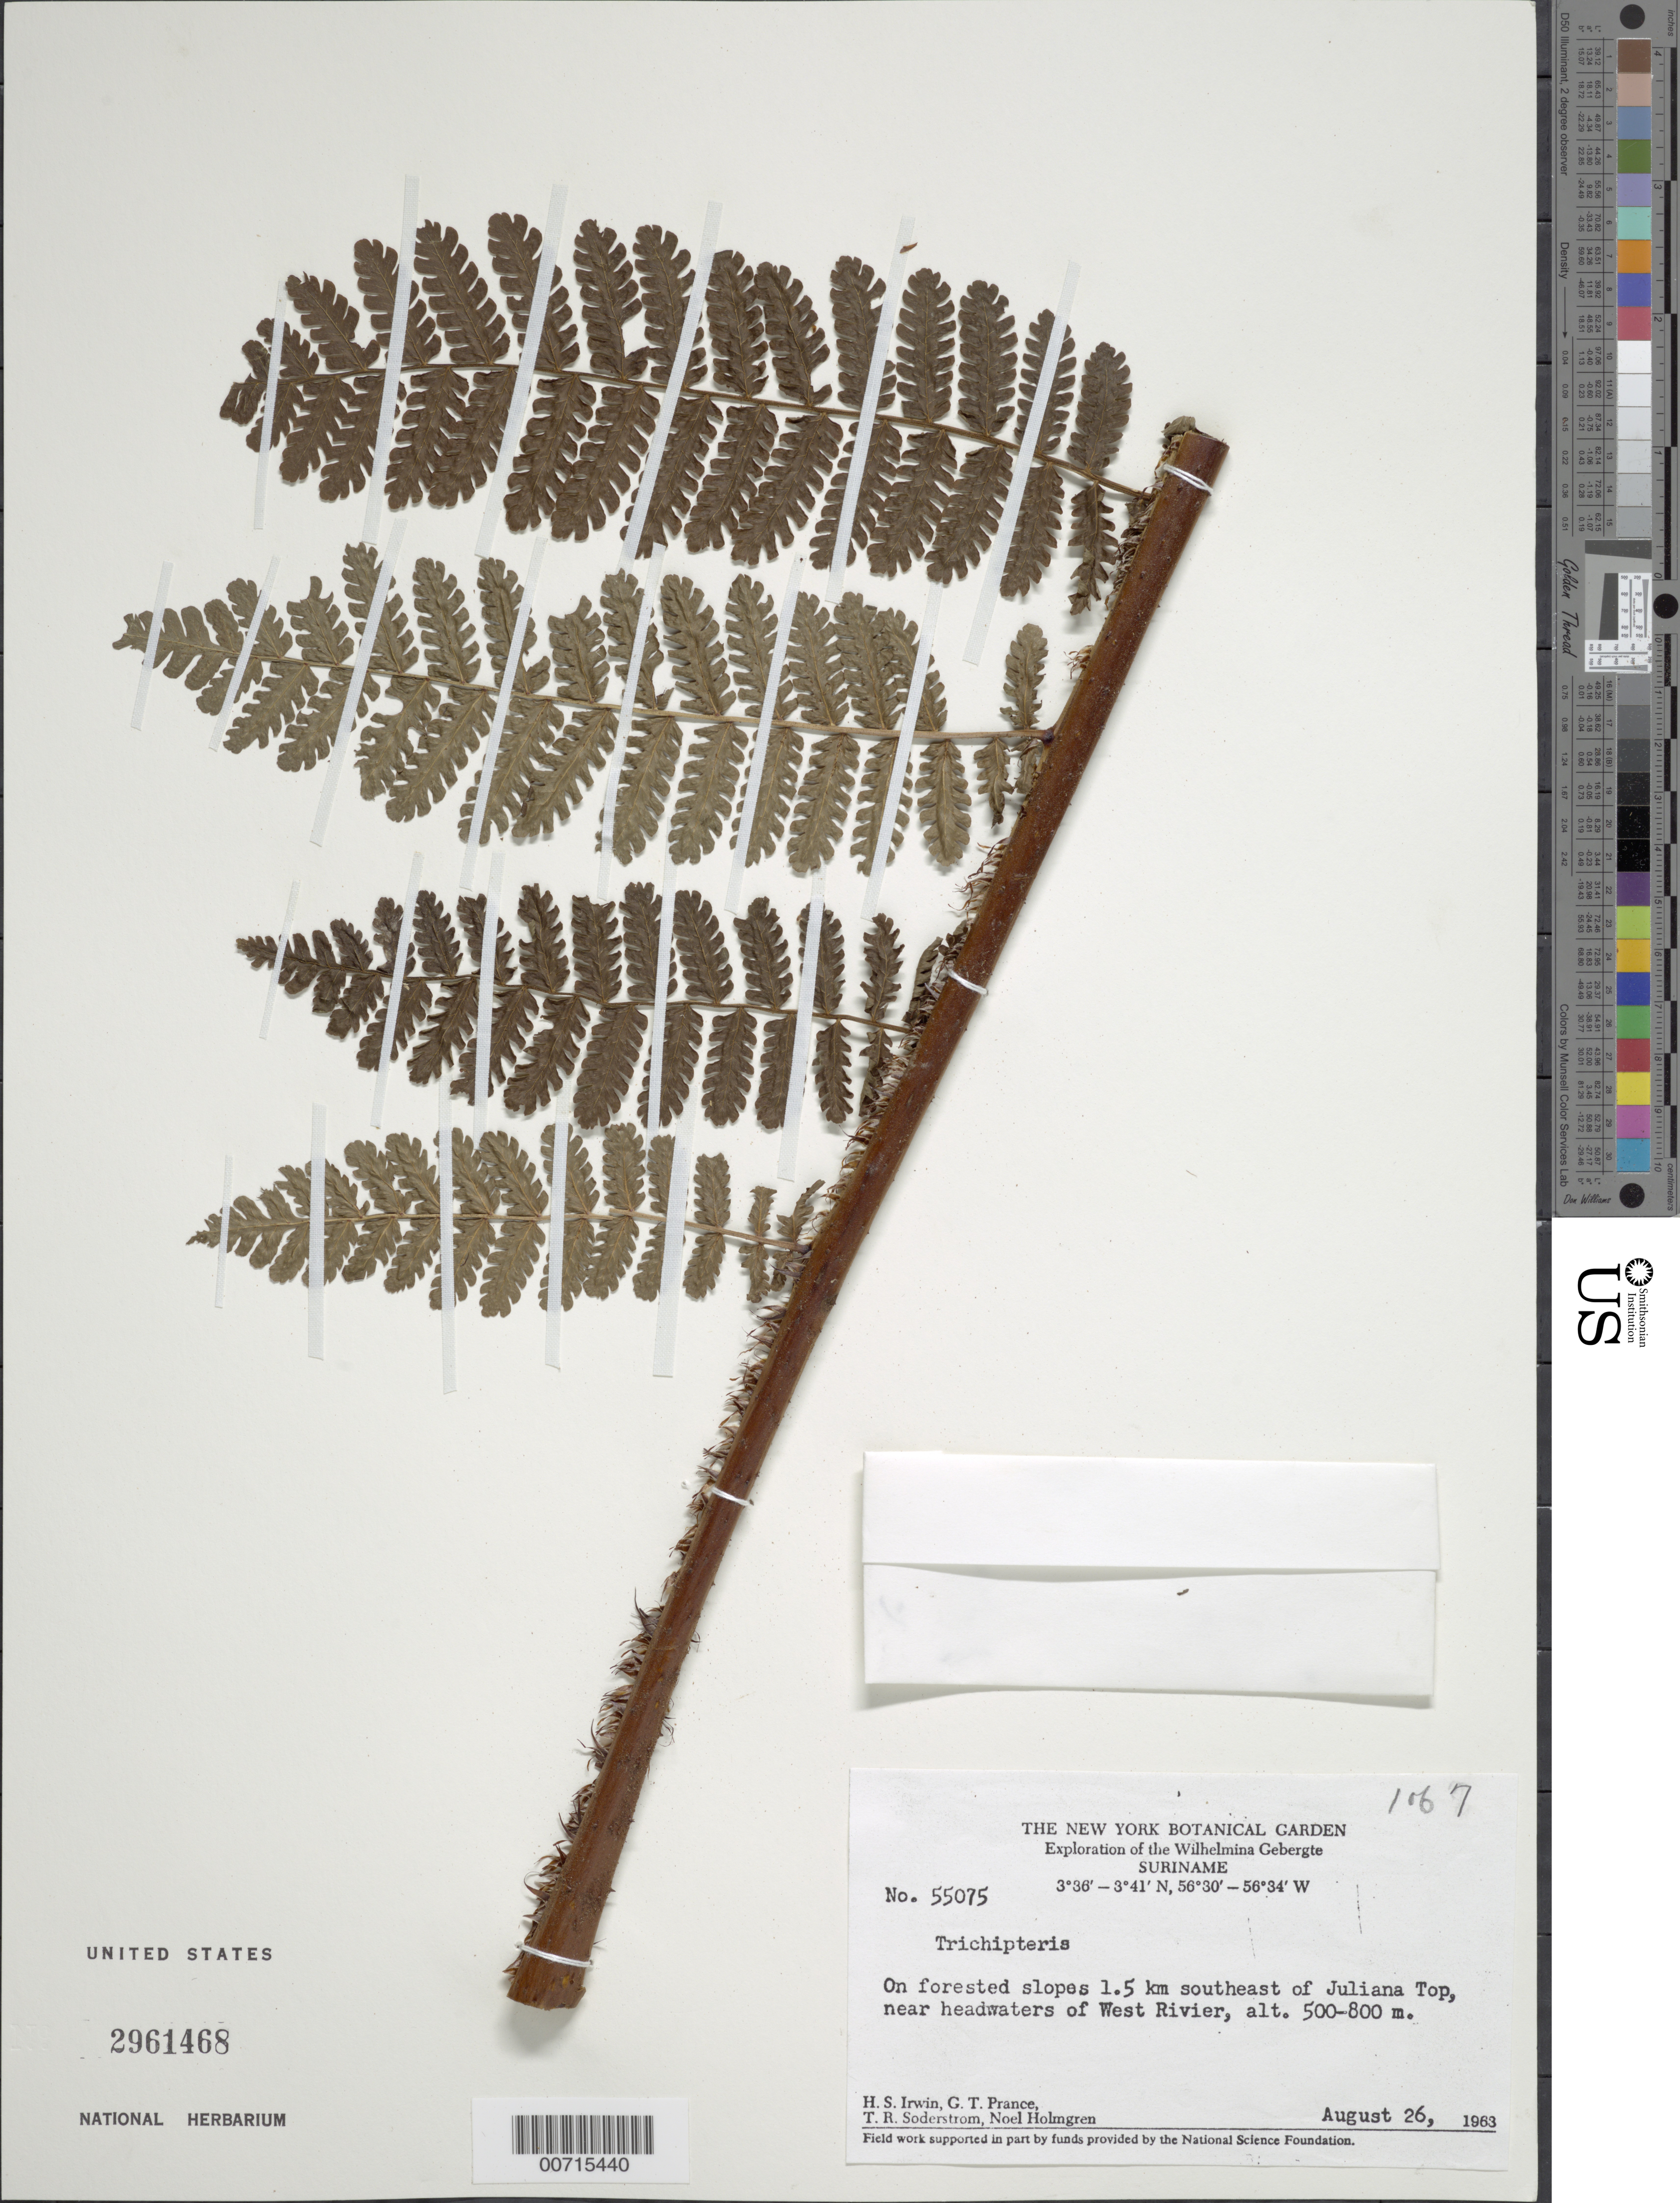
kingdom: Plantae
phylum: Tracheophyta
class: Polypodiopsida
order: Cyatheales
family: Cyatheaceae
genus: Cyathea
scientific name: Cyathea sp.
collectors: H. Irwin, G. T. Prance, T. R. Soderstrom & N. H. Holmgren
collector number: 55075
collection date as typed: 26-Aug-63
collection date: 1963-08-26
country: Suriname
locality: Juliana Top, 1.5 km SE of, near headwaters of West River, Wilhelmina Gebergte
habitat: Forested slopes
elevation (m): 500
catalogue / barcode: US 2961468